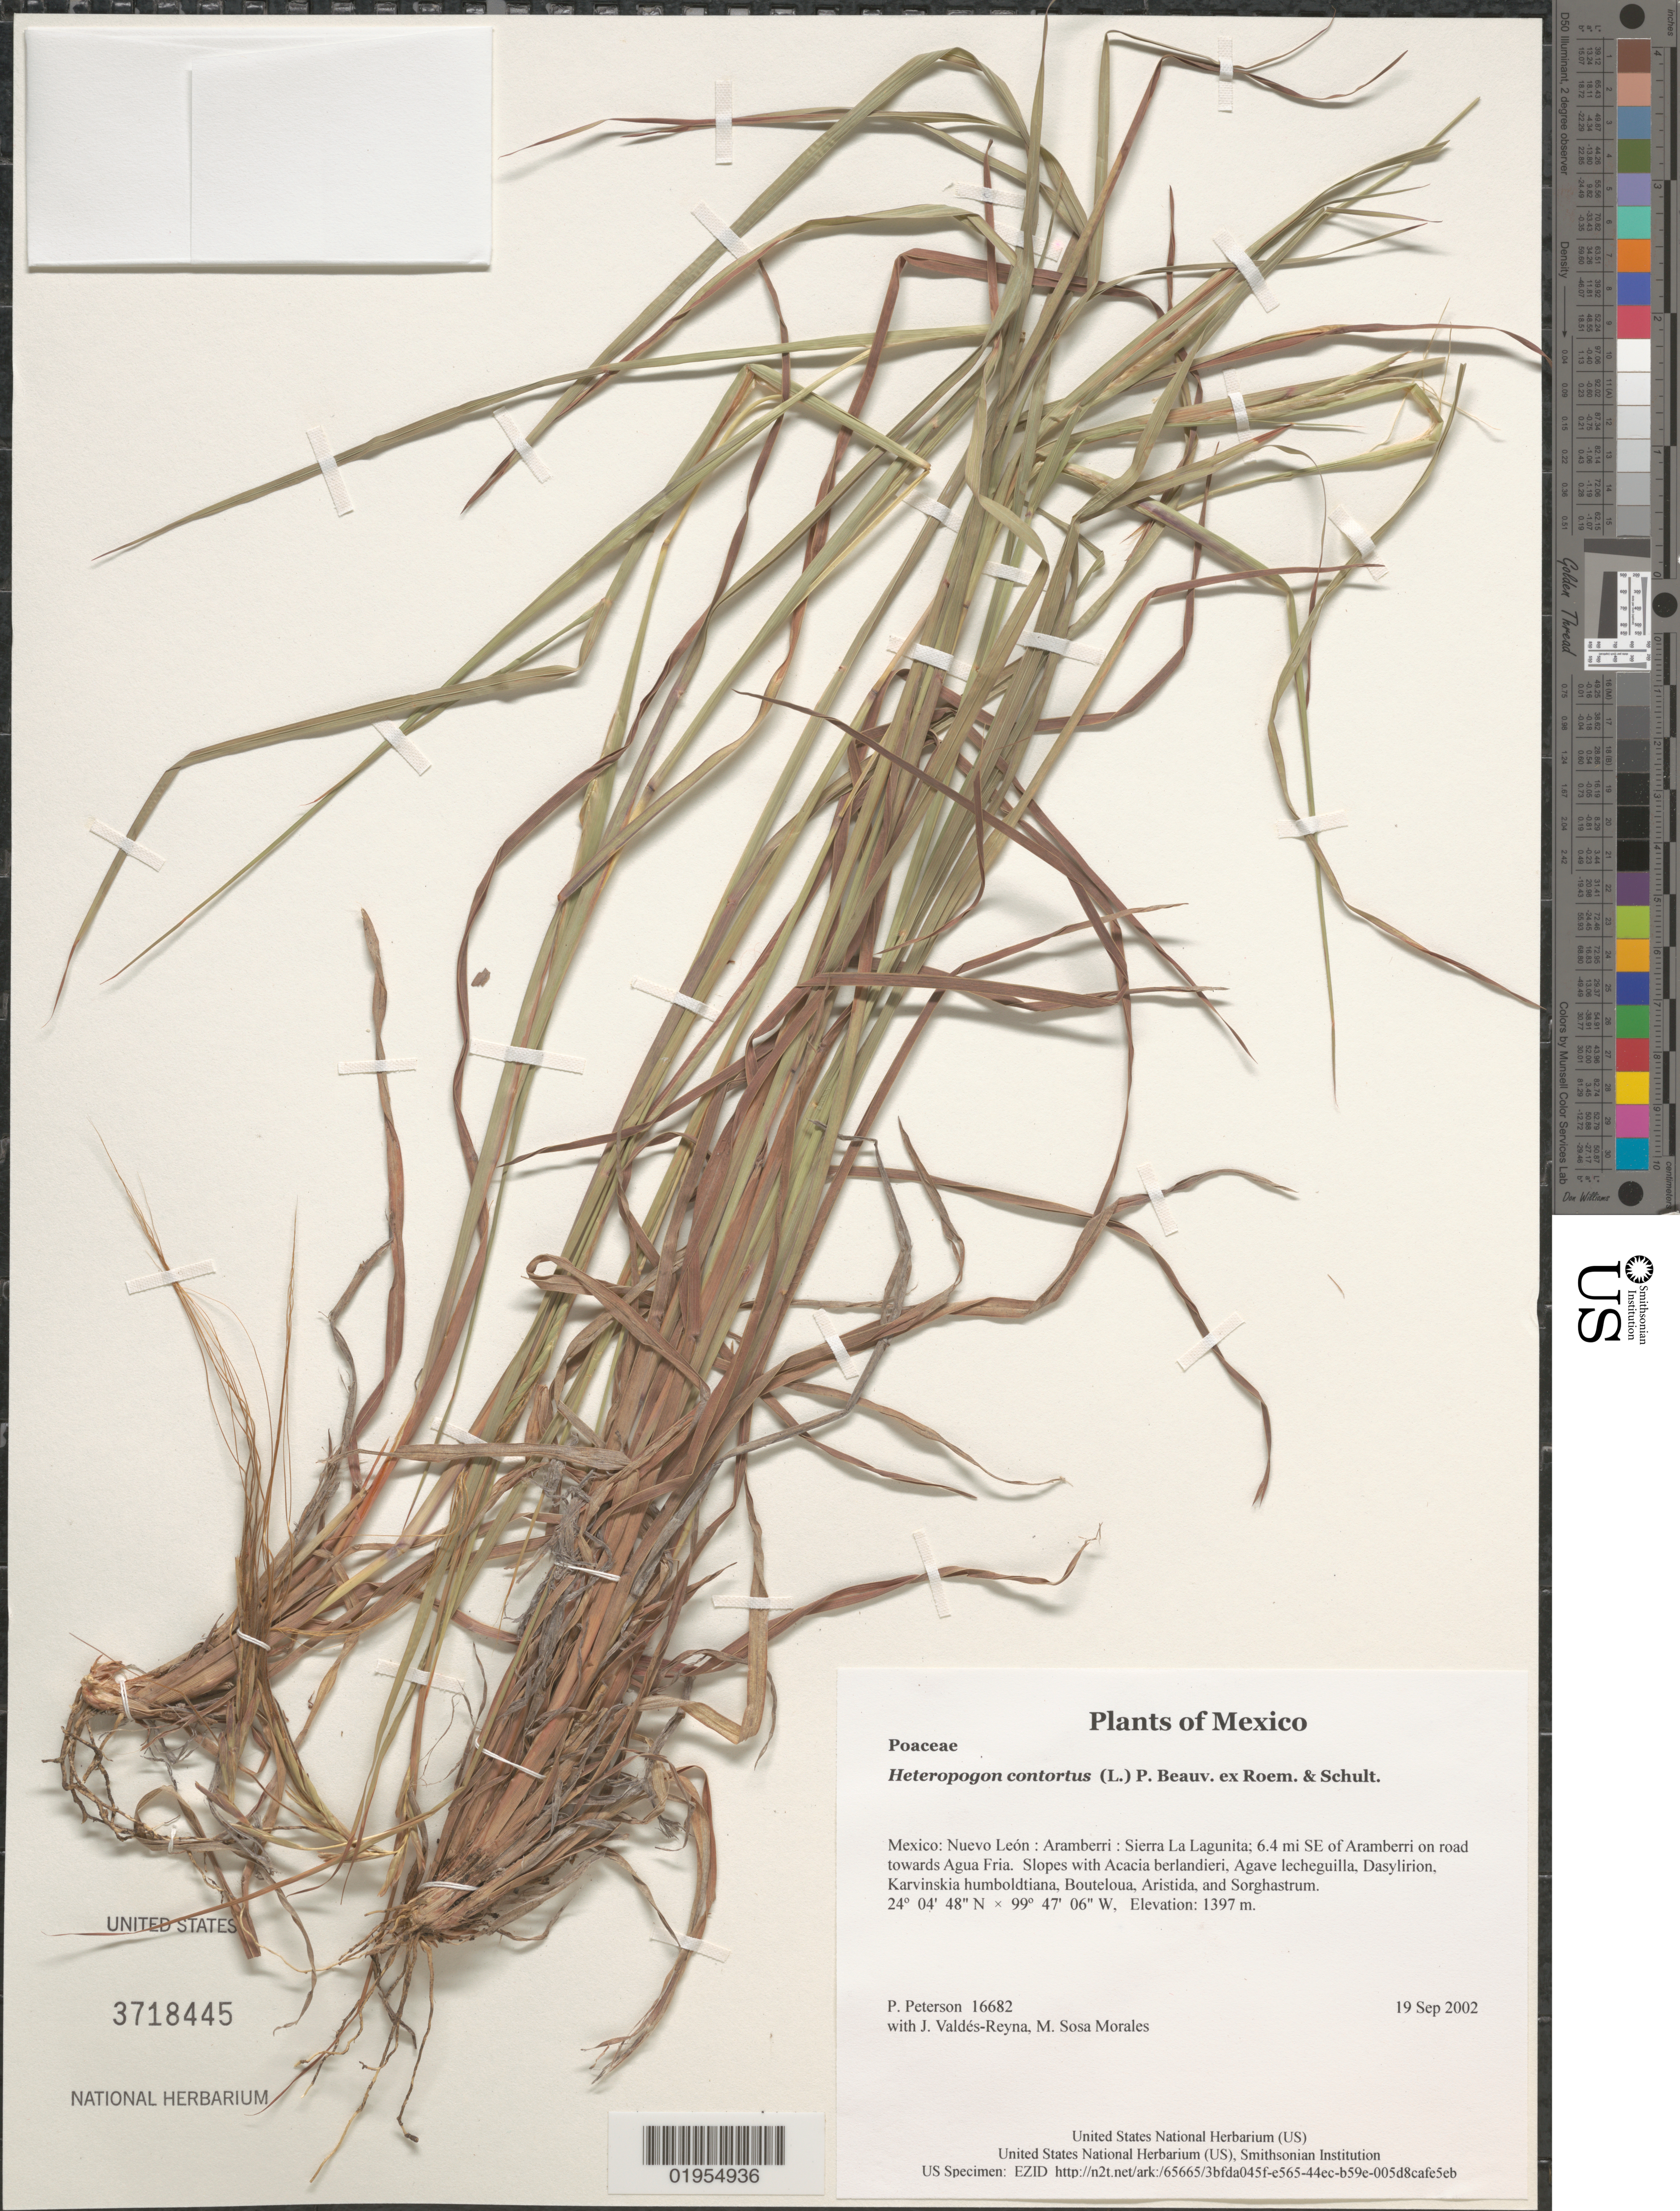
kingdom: Plantae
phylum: Tracheophyta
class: Liliopsida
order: Poales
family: Poaceae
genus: Heteropogon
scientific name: Heteropogon contortus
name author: (L.) P. Beauv. ex Roem. & Schult.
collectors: P. M. Peterson, J. Valdés-Reyna & M. Sosa Morales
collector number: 16682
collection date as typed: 19 Sep 2002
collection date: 2002-09-19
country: Mexico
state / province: Nuevo León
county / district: Aramberri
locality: Sierra La Lagunita; 6.4 mi SE of Aramberri on road towards Agua Fria. Slopes with Acacia berlandieri, Agave lecheguilla, Dasylirion, Karvinskia humboldtiana, Bouteloua, Aristida, and Sorghastrum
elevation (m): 1397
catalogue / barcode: US 3718445